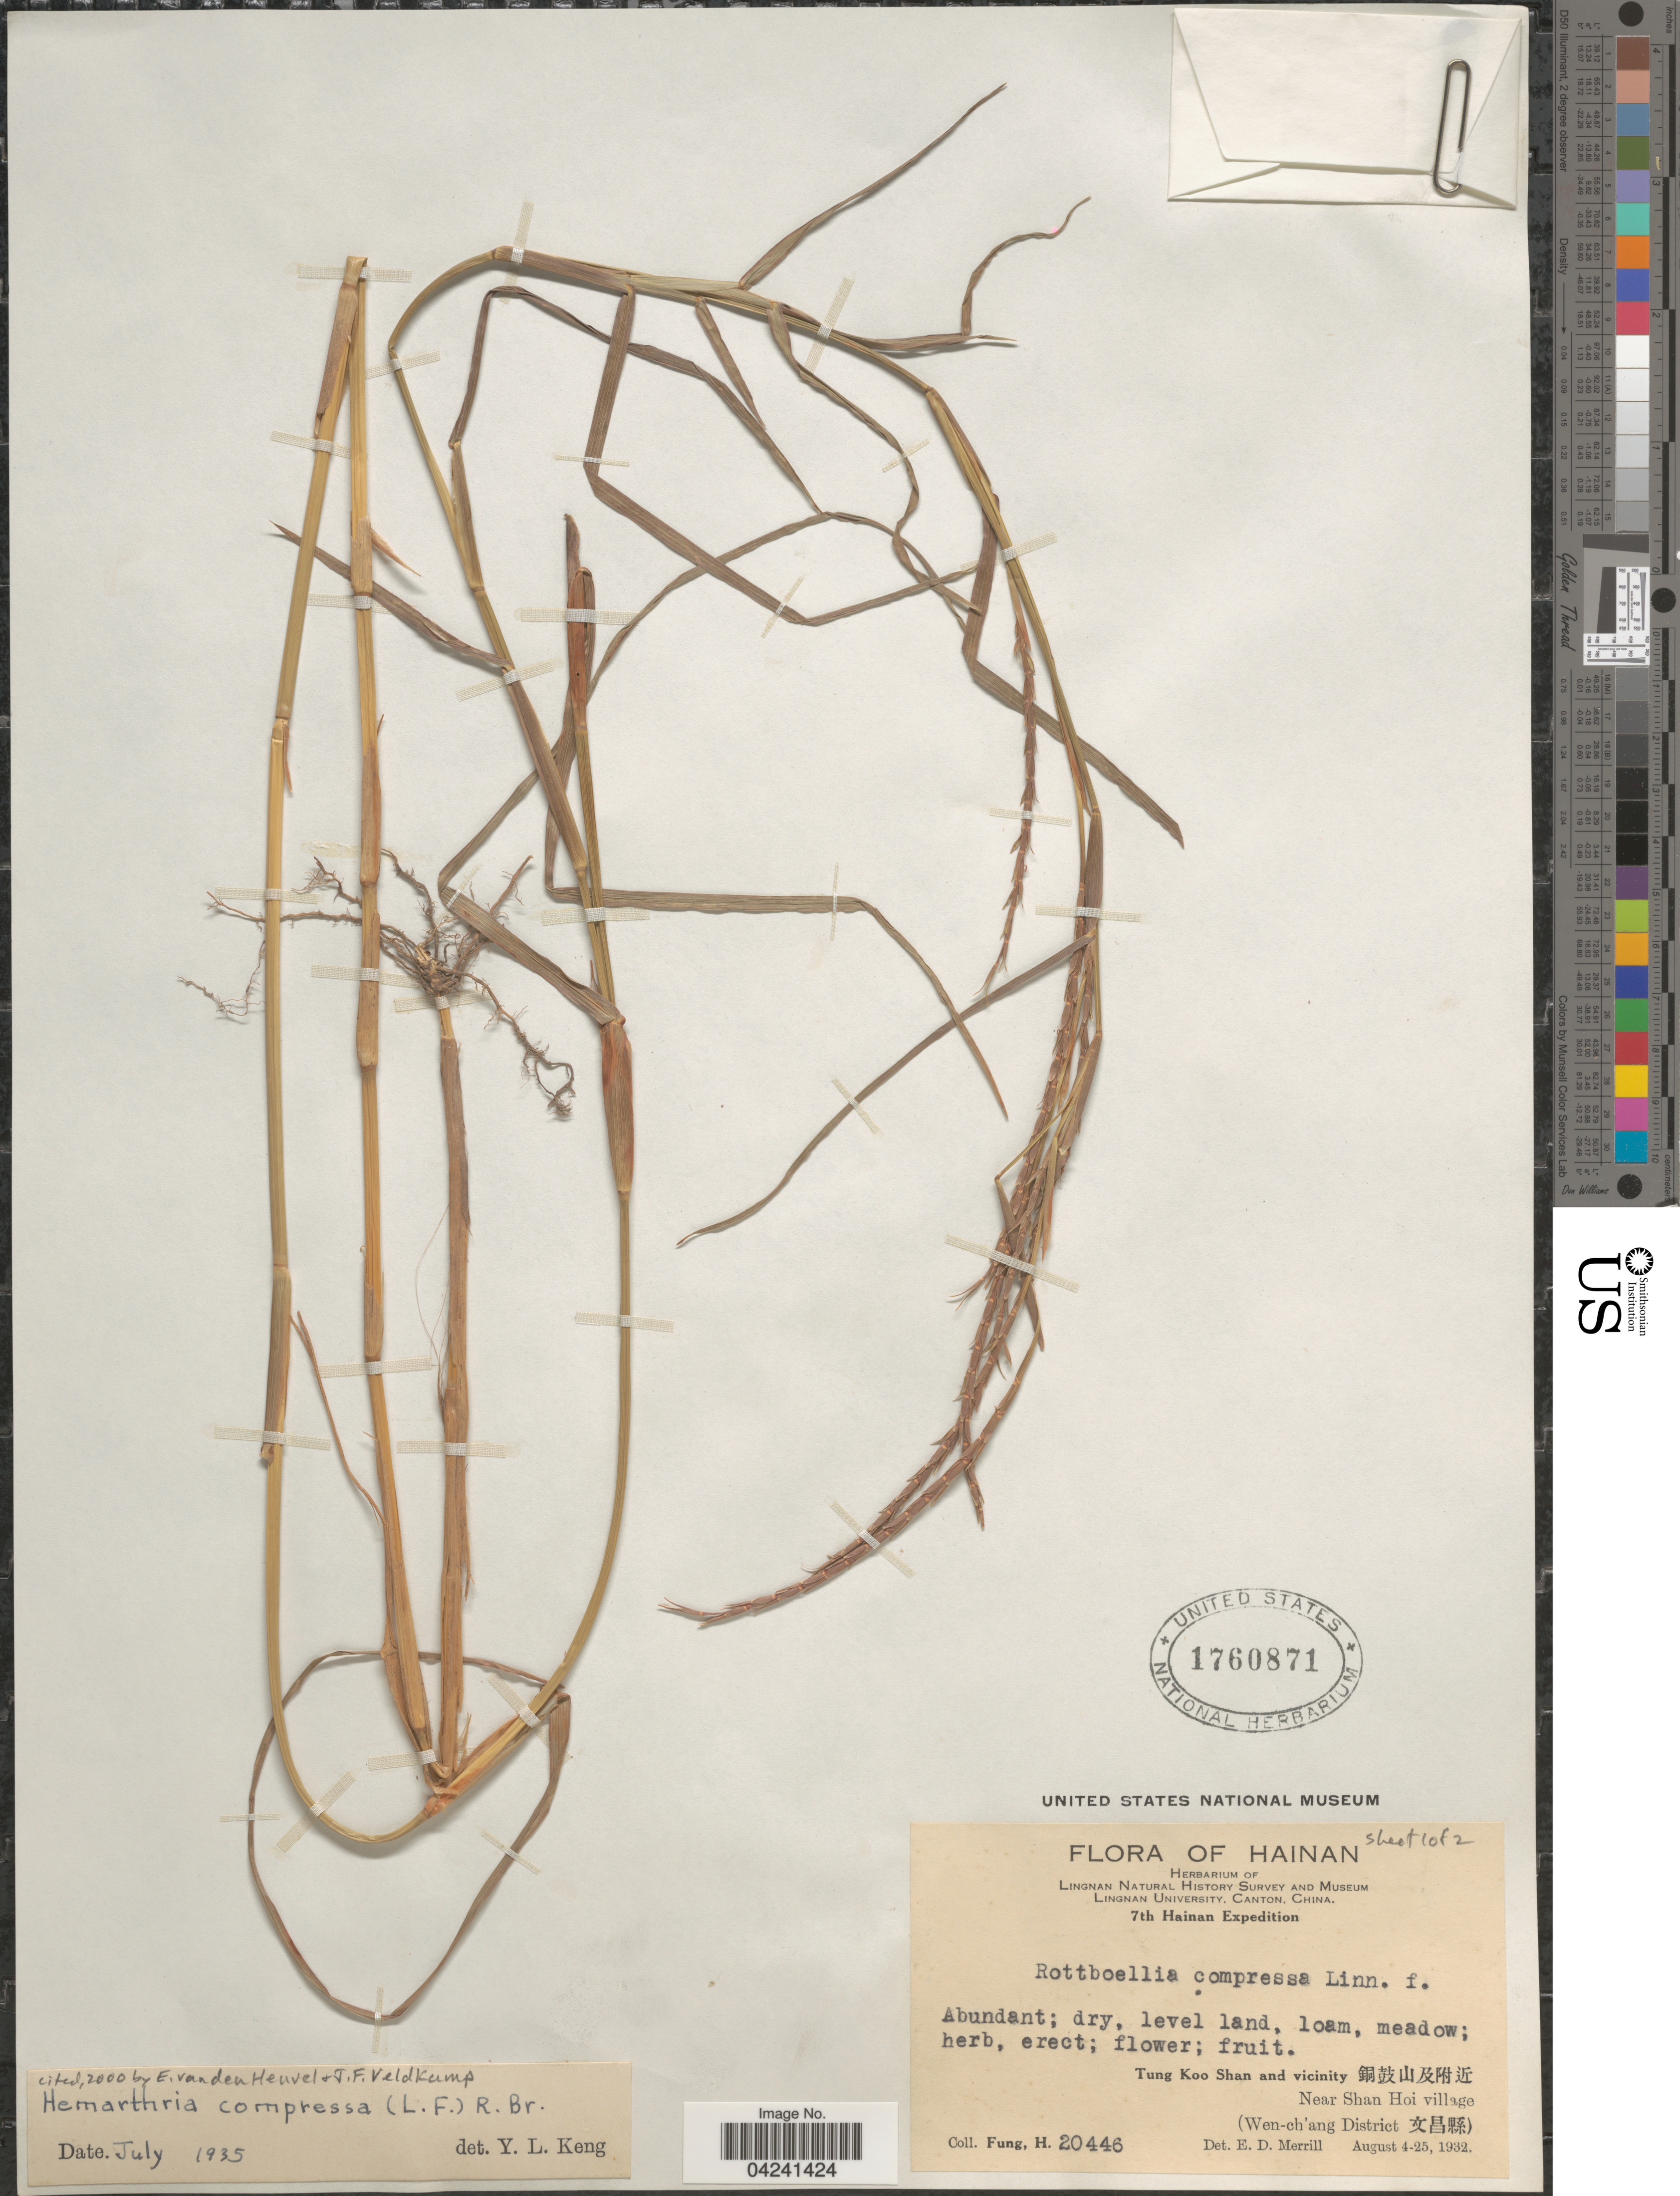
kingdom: Plantae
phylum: Tracheophyta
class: Liliopsida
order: Poales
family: Poaceae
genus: Hemarthria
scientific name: Hemarthria compressa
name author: (L.) R. Br.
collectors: H. Fung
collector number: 20446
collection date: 1932-08-04/1932-08-25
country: China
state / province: Hainan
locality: Lingnan Natural History Survey. 7th Hainan Expedition. Tung Koo Shan and vicinity X. Near Shan Hoi village. (Wen-ch'ang District X).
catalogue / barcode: US 1760871